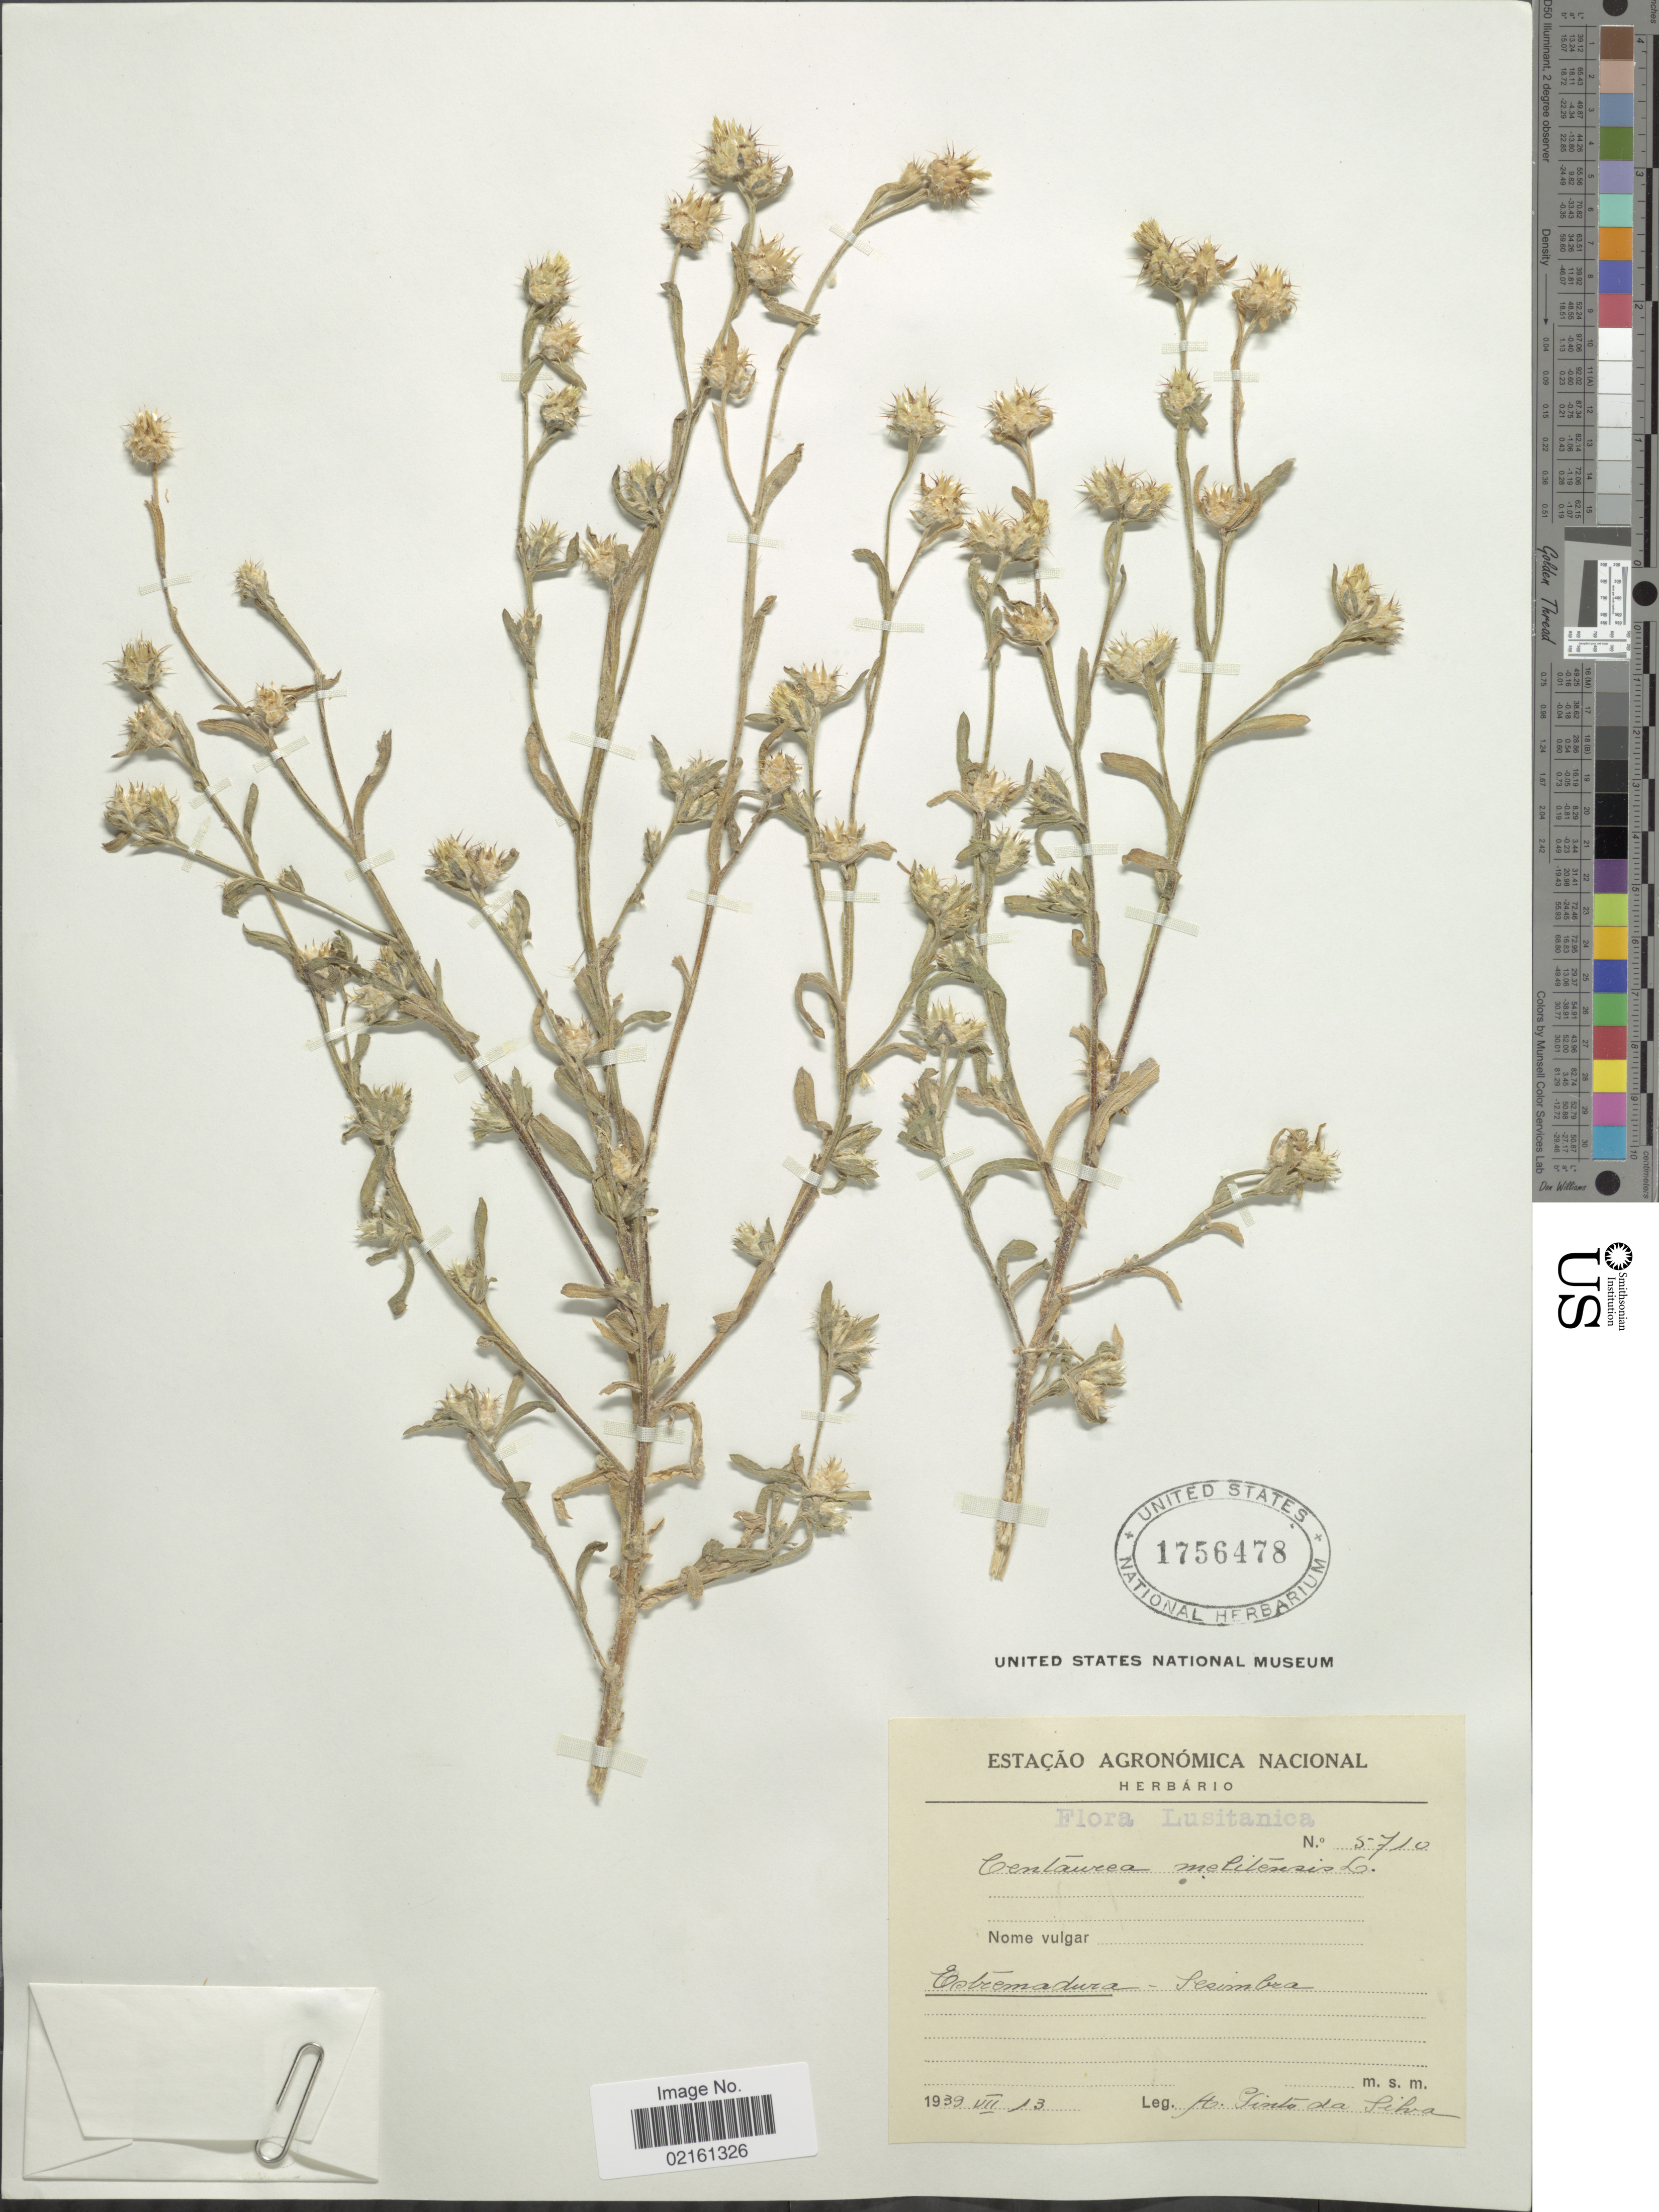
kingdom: Plantae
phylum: Tracheophyta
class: Magnoliopsida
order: Asterales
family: Asteraceae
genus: Centaurea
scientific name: Centaurea melitensis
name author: L.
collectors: A. P. Silva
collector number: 5710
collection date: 1939-07-13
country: Portugal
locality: Lusitanica, Estremadura-Sesimbra [interpreted]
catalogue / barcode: US 1756478